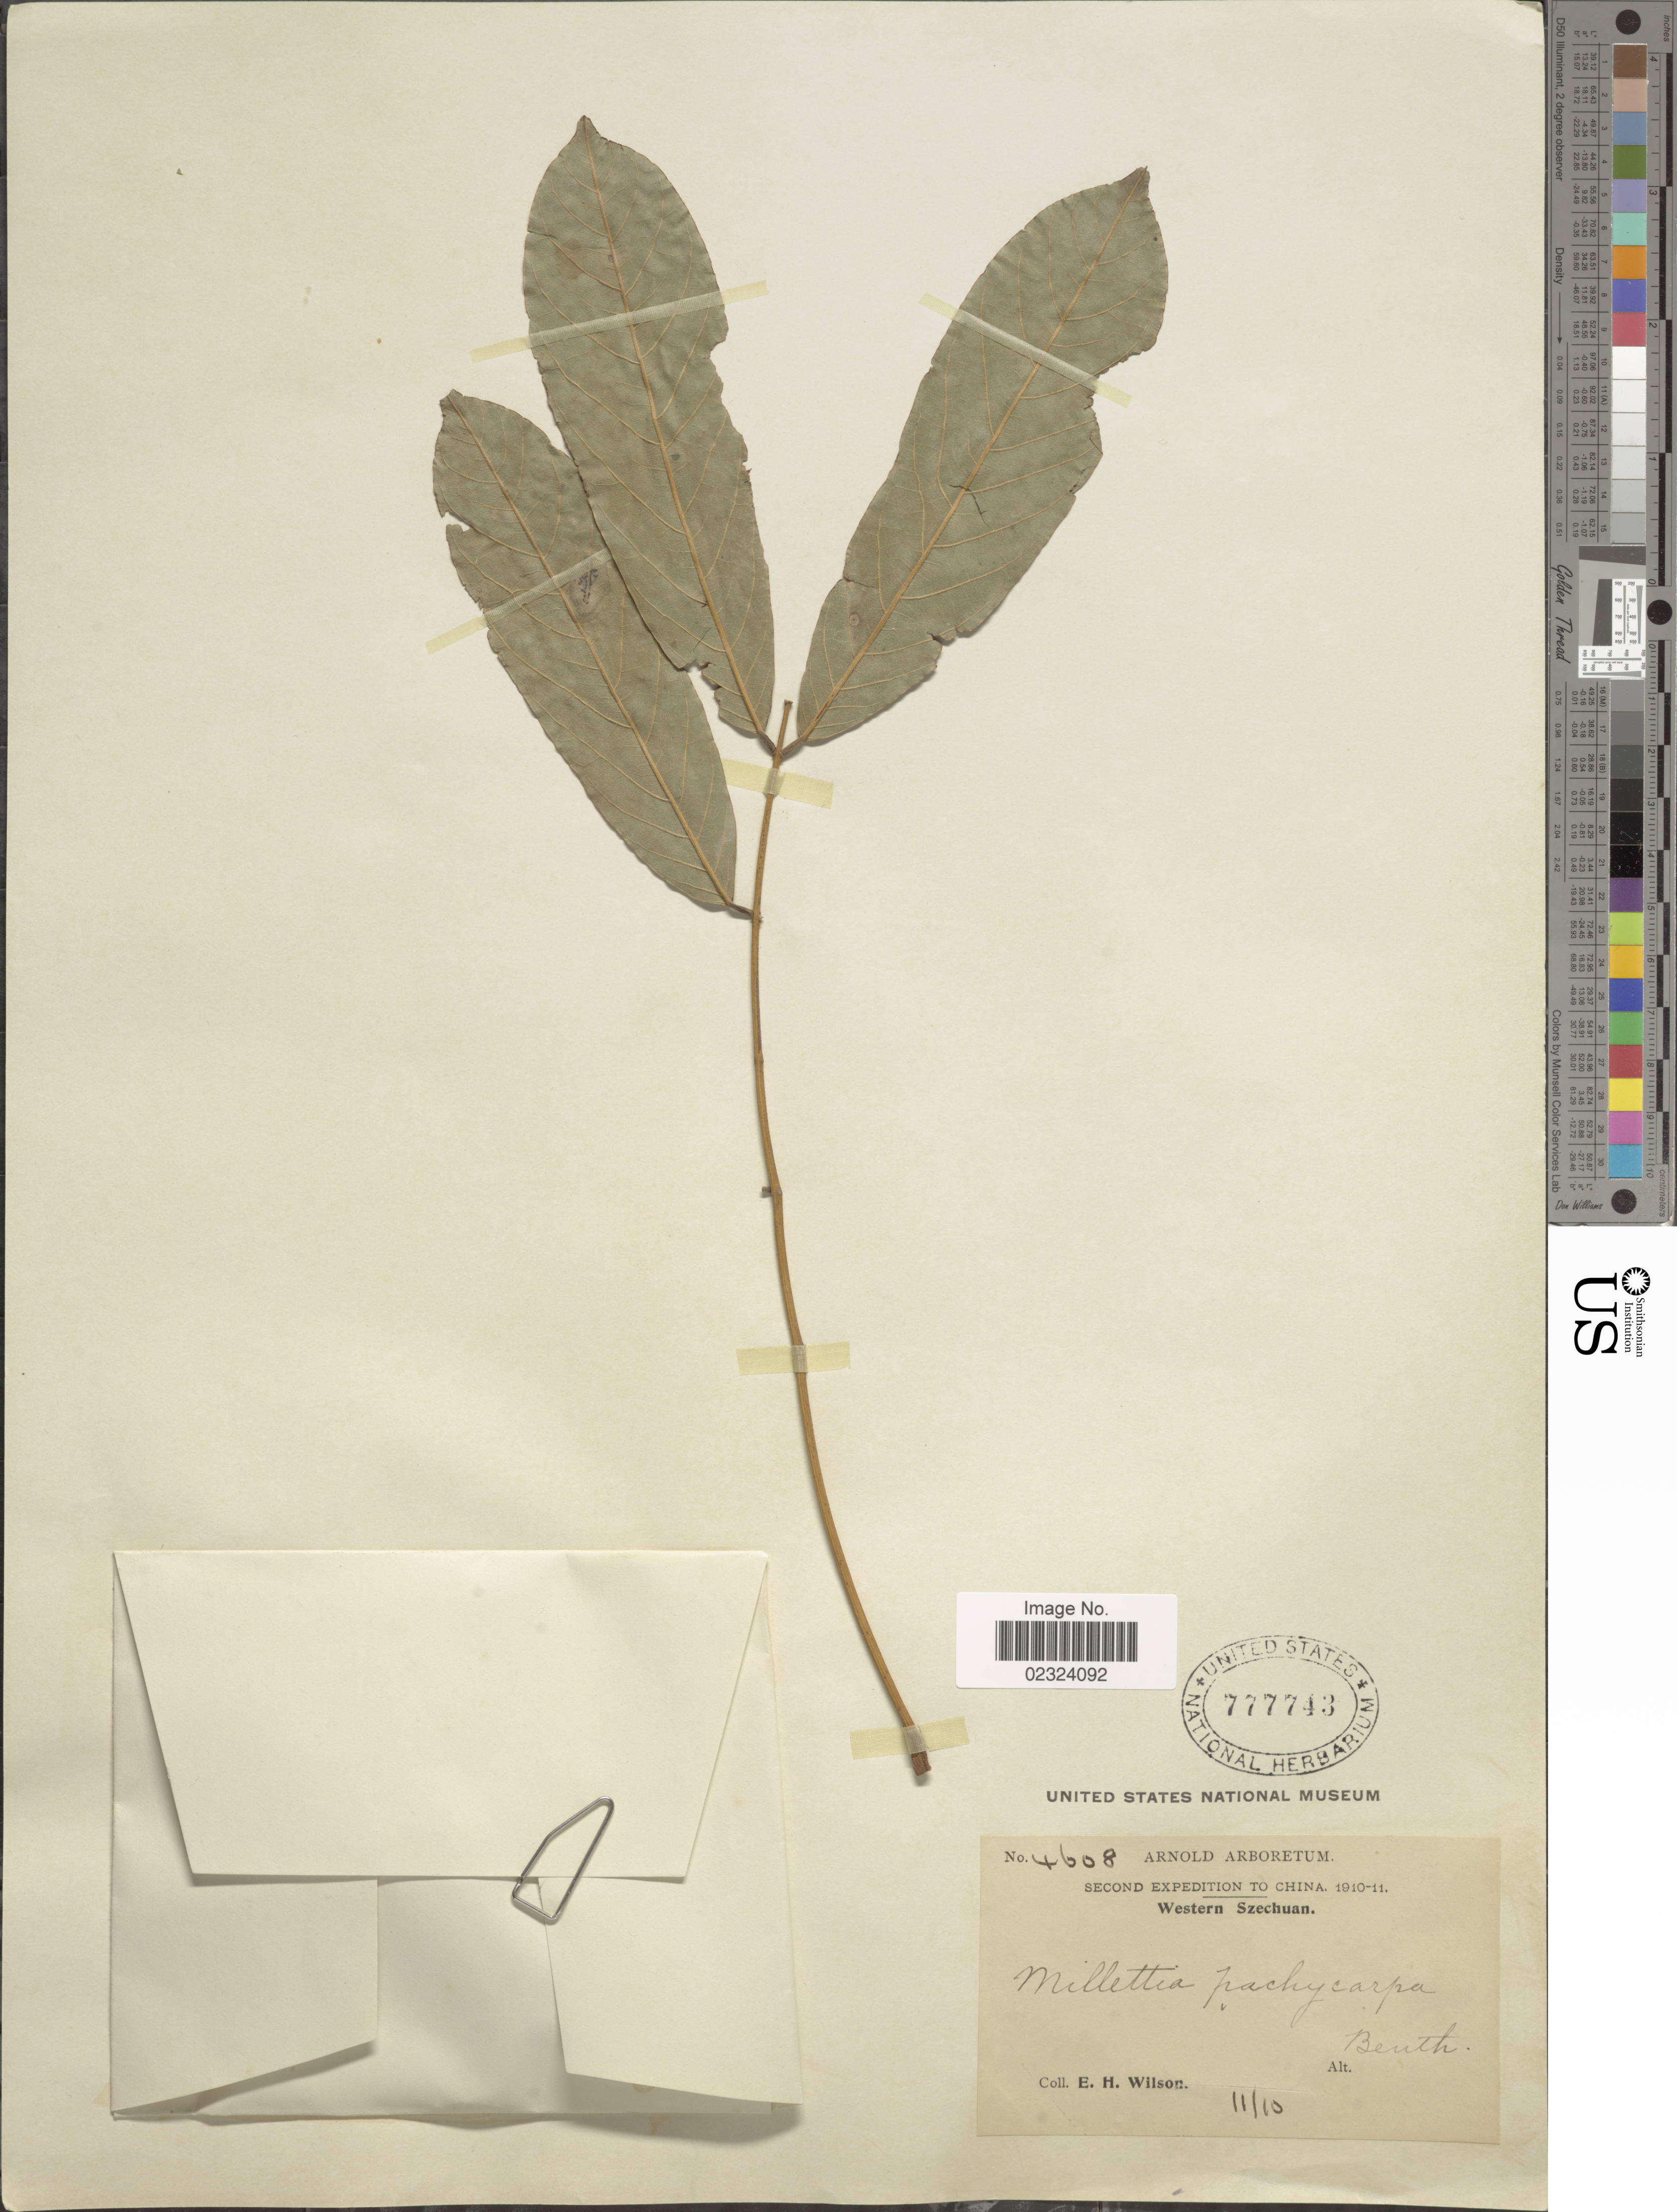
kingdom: Plantae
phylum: Tracheophyta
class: Magnoliopsida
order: Fabales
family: Fabaceae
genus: Millettia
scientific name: Millettia pachycarpa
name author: Benth.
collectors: E. Wilson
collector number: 4608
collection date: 1910-10-11/1911-10-11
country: China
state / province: Sichuan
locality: Western Szechuan.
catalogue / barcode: US 777743